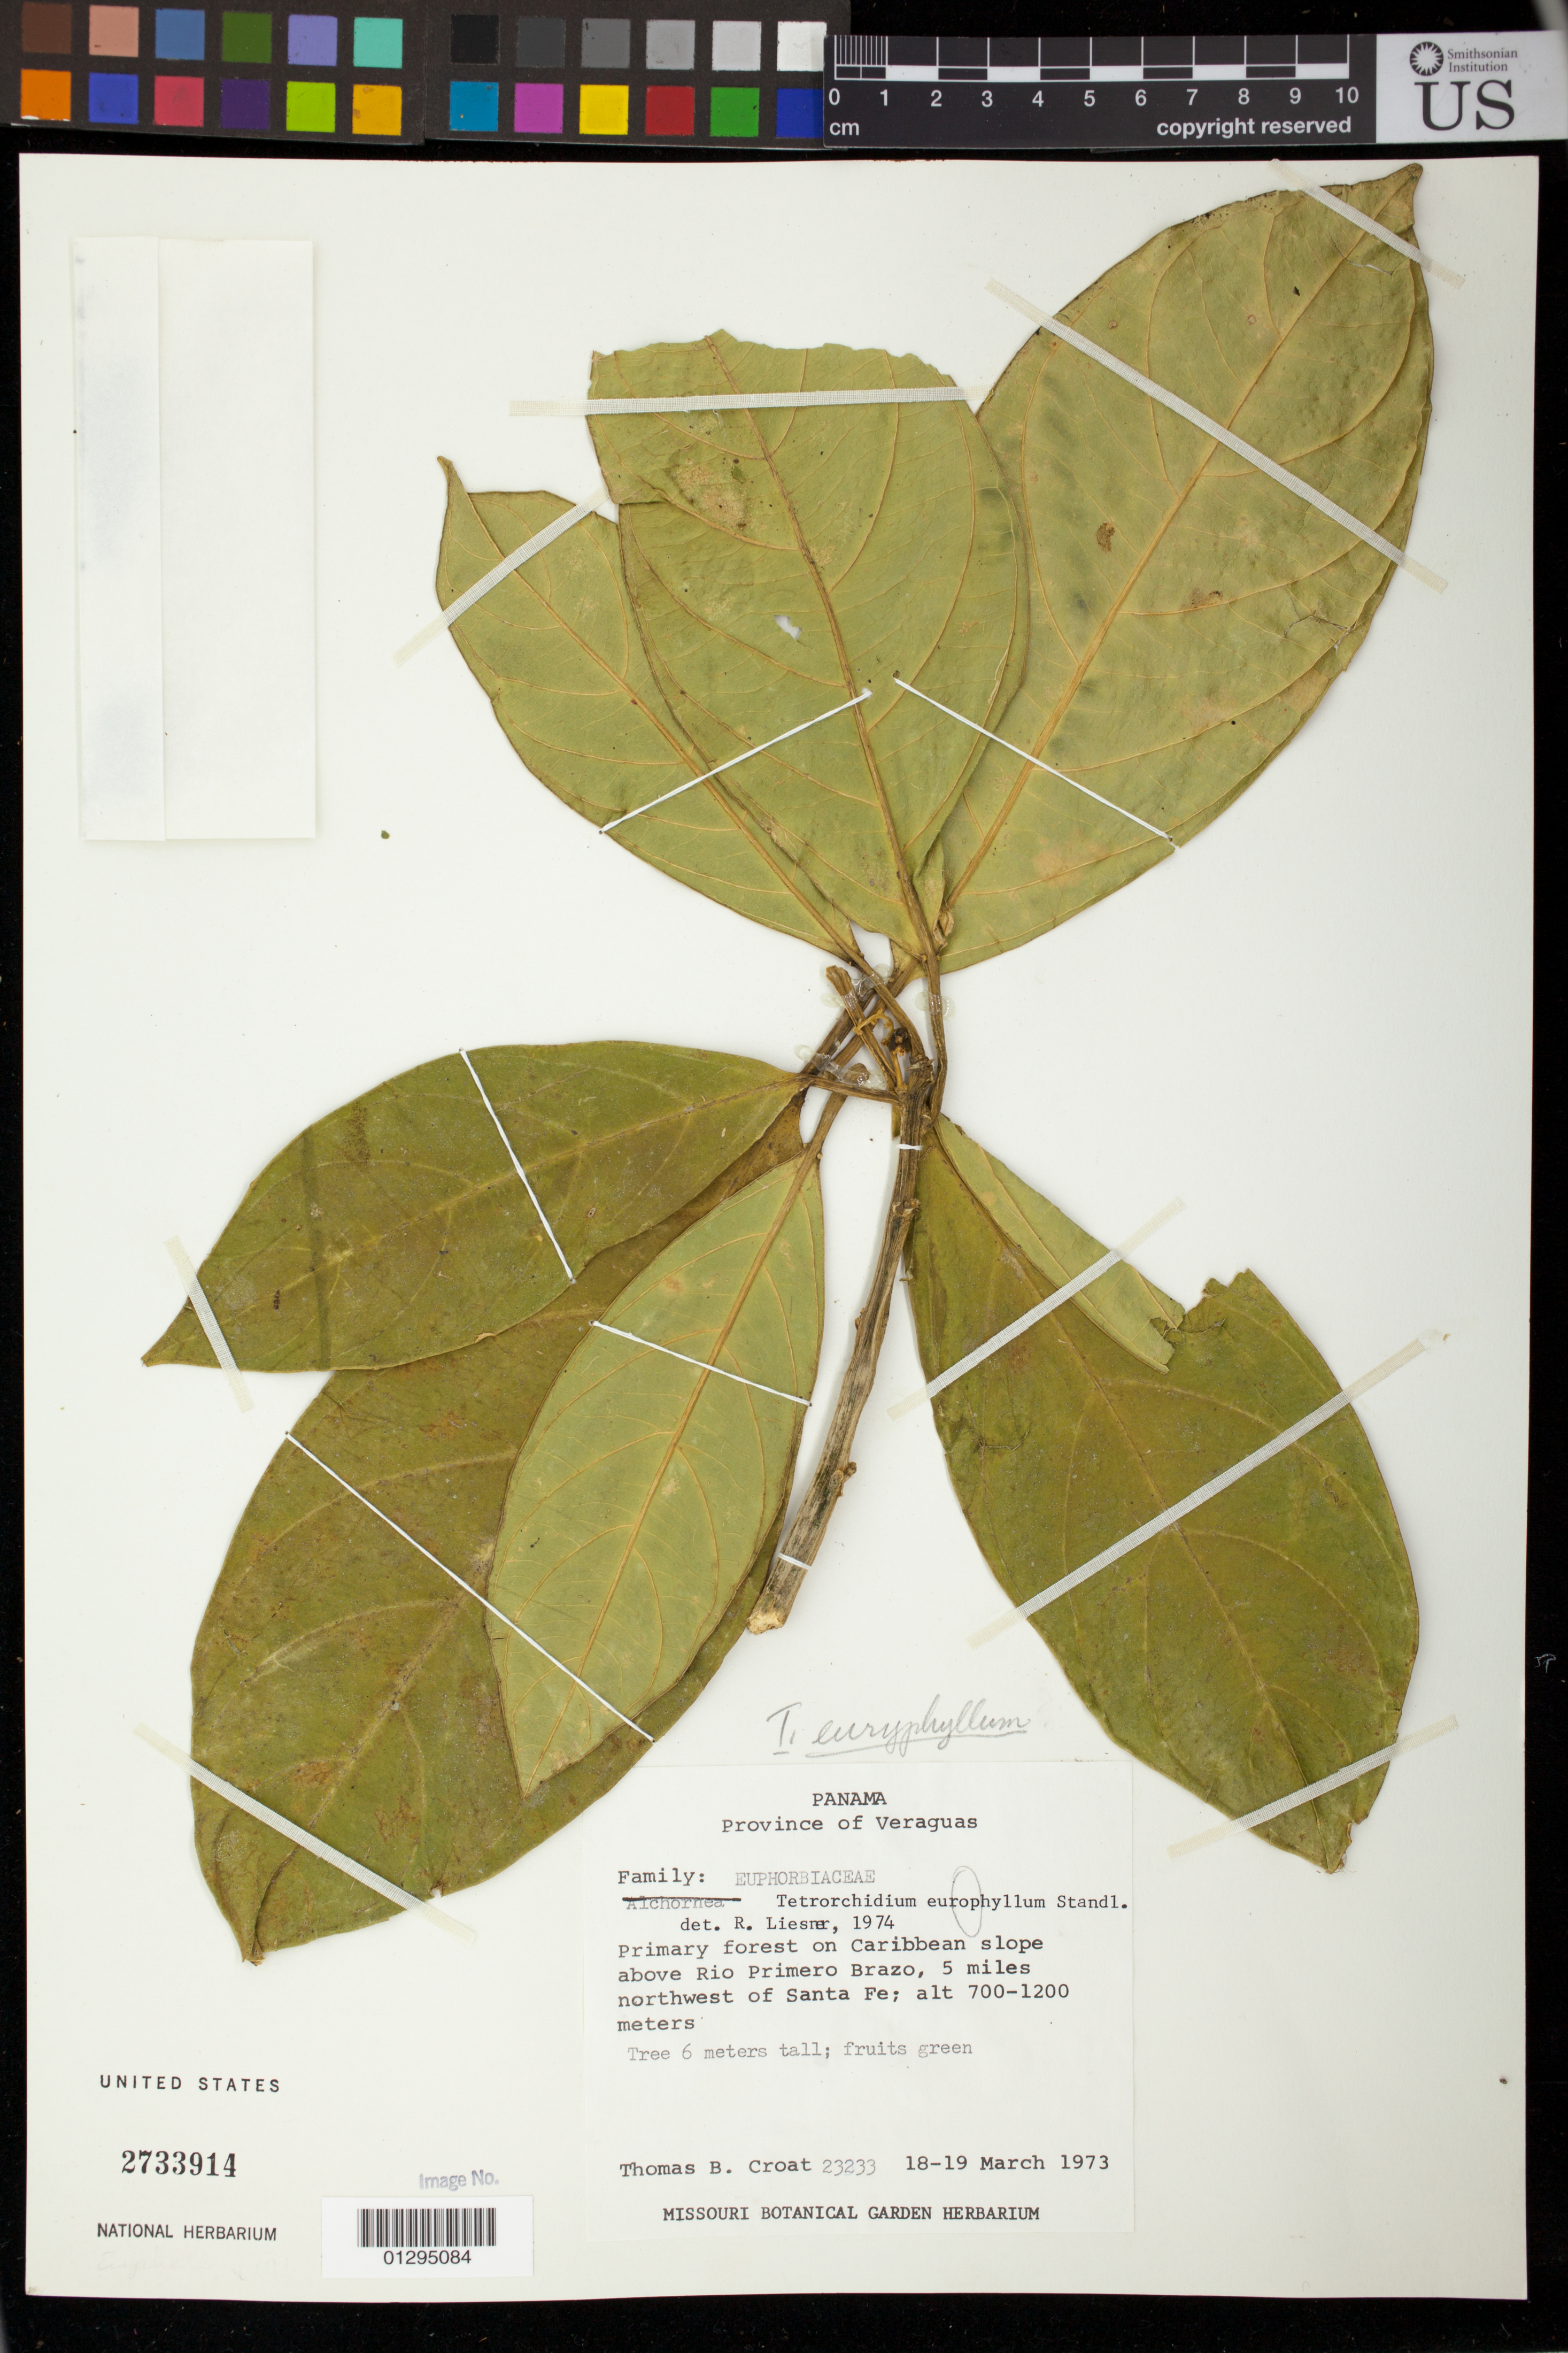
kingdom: Plantae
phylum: Tracheophyta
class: Magnoliopsida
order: Malpighiales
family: Euphorbiaceae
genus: Tetrorchidium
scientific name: Tetrorchidium euryphyllum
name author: Standl.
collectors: T. B. Croat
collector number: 23233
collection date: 1973-03-18/1973-03-19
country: Panama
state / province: Veraguas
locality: Primary forest on Caribbean slope above Rio Primero Brazo, 5 miles northwest of Sante Fe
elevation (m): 700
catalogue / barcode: US 2733914